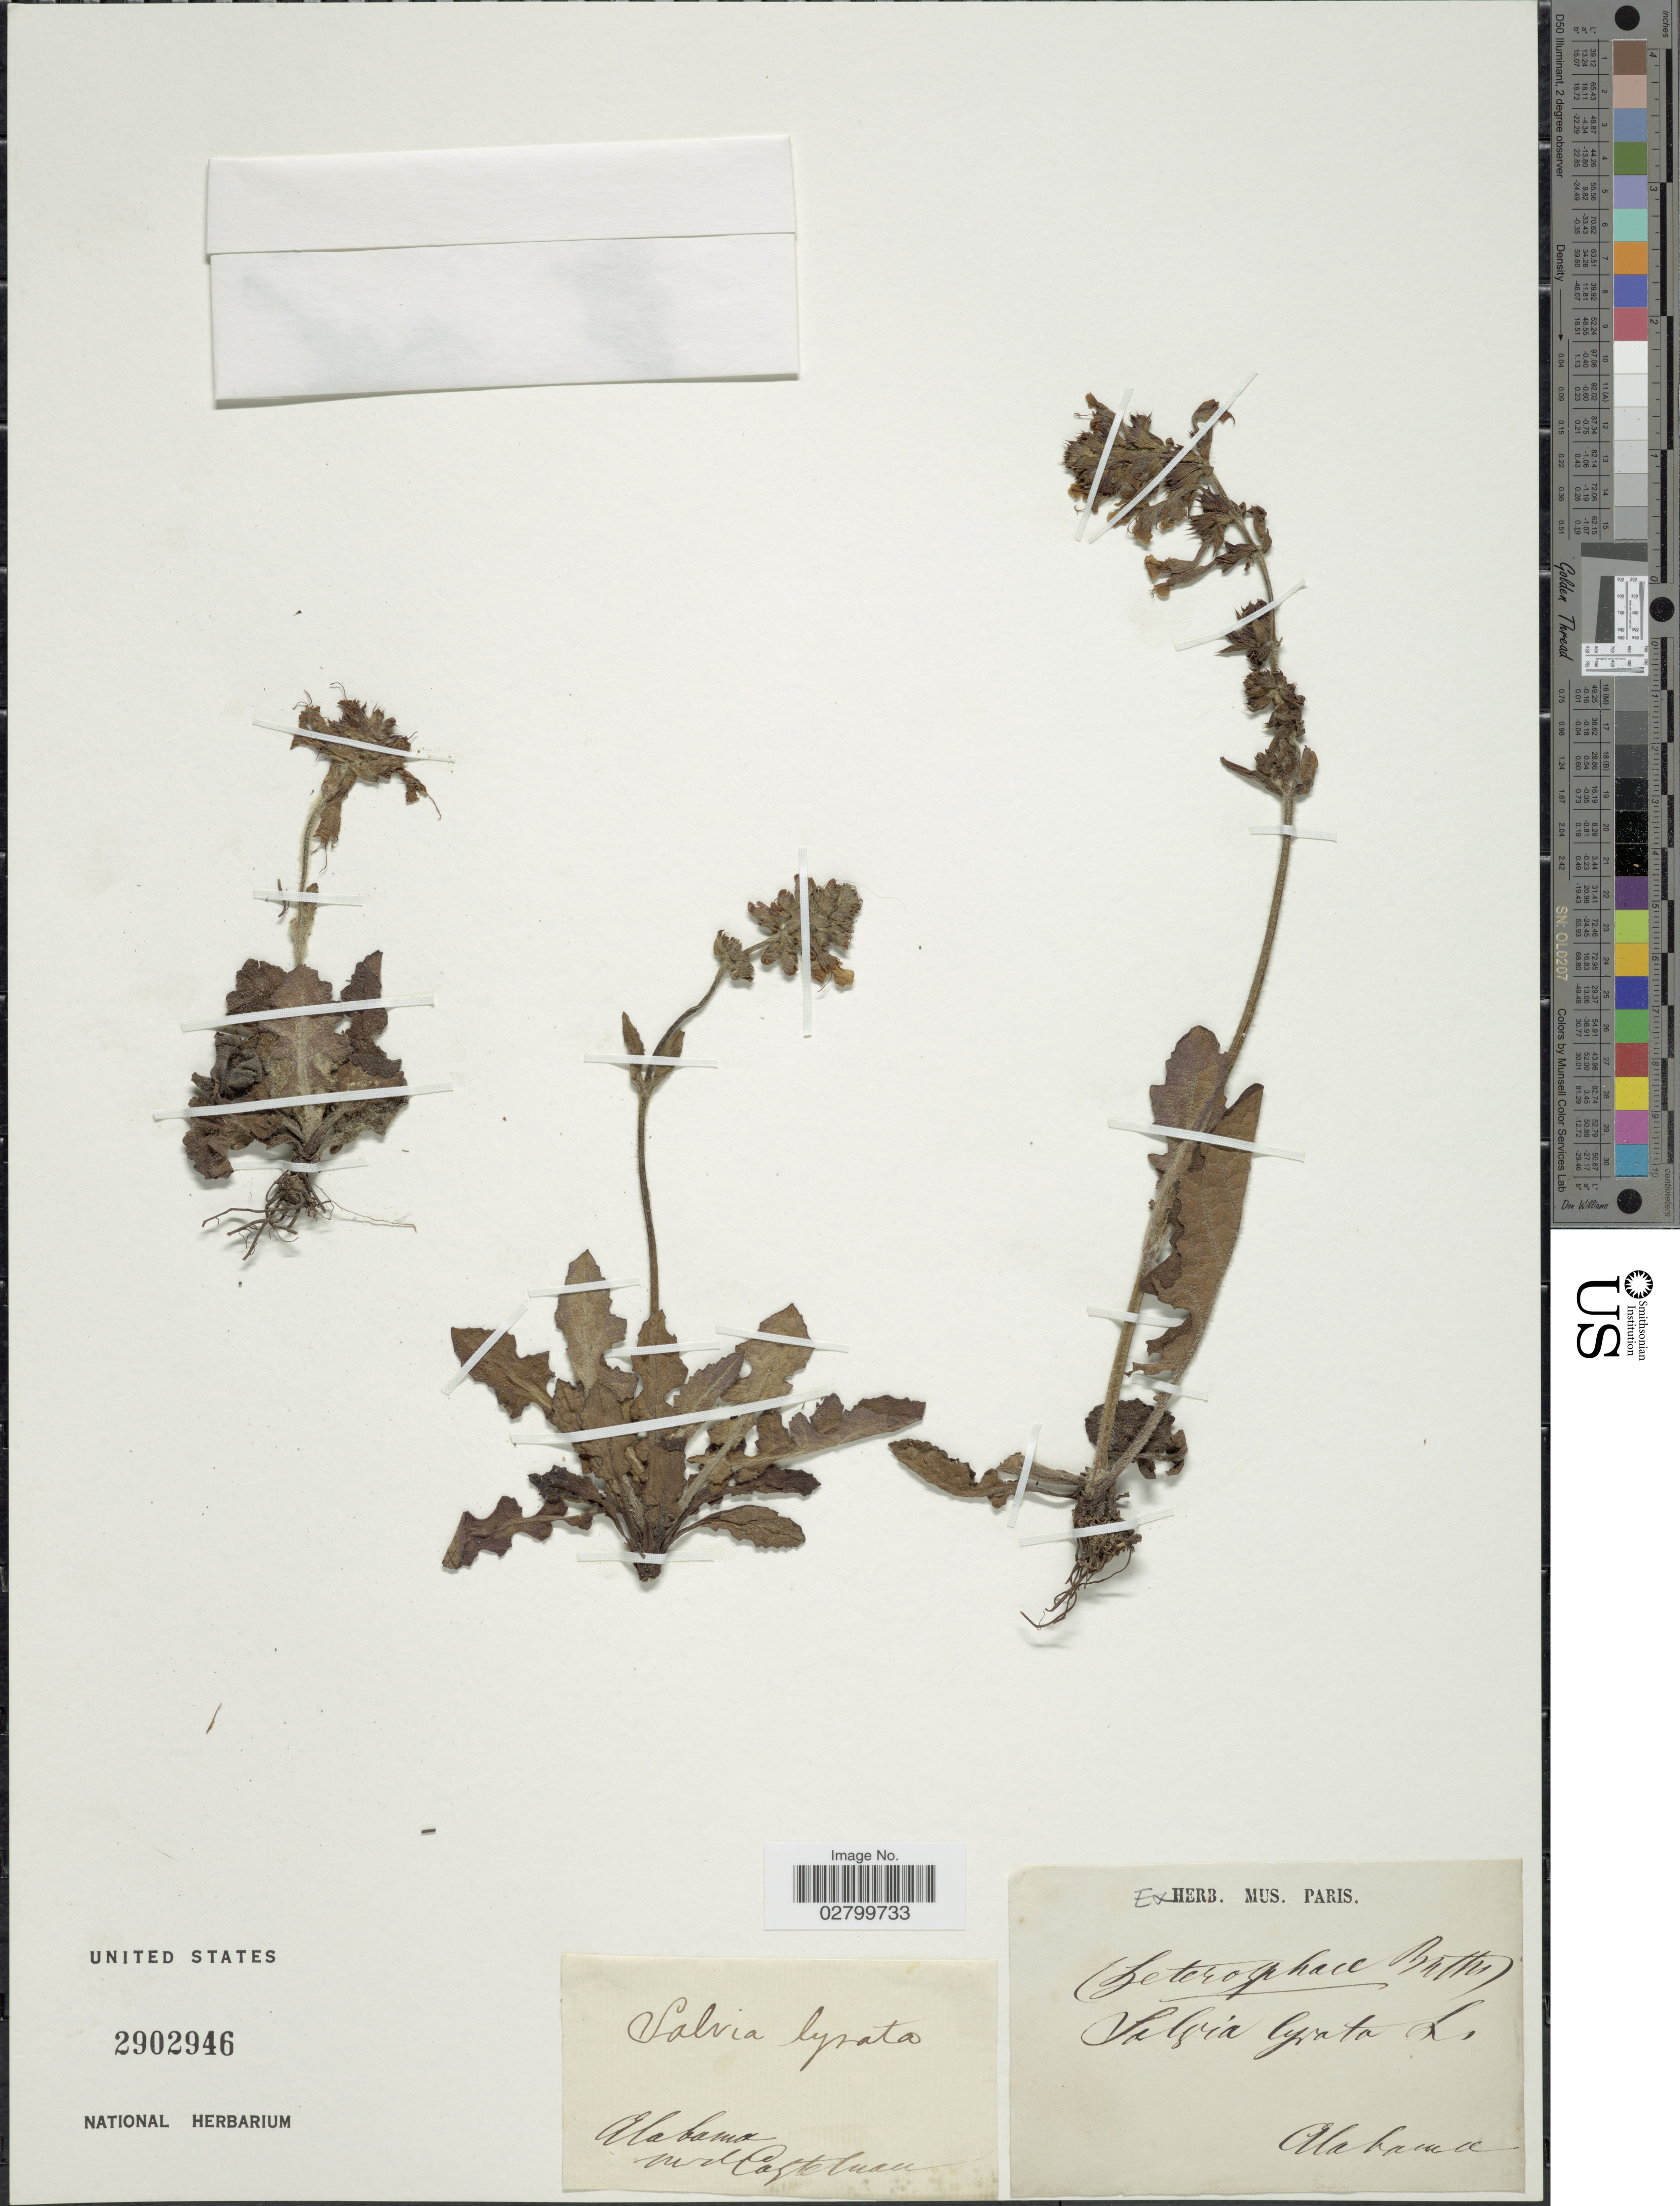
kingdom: Plantae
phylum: Tracheophyta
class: Magnoliopsida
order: Lamiales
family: Lamiaceae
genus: Salvia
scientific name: Salvia lyrata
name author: L.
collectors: -. Castelnau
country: United States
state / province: Alabama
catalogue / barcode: US 2902946